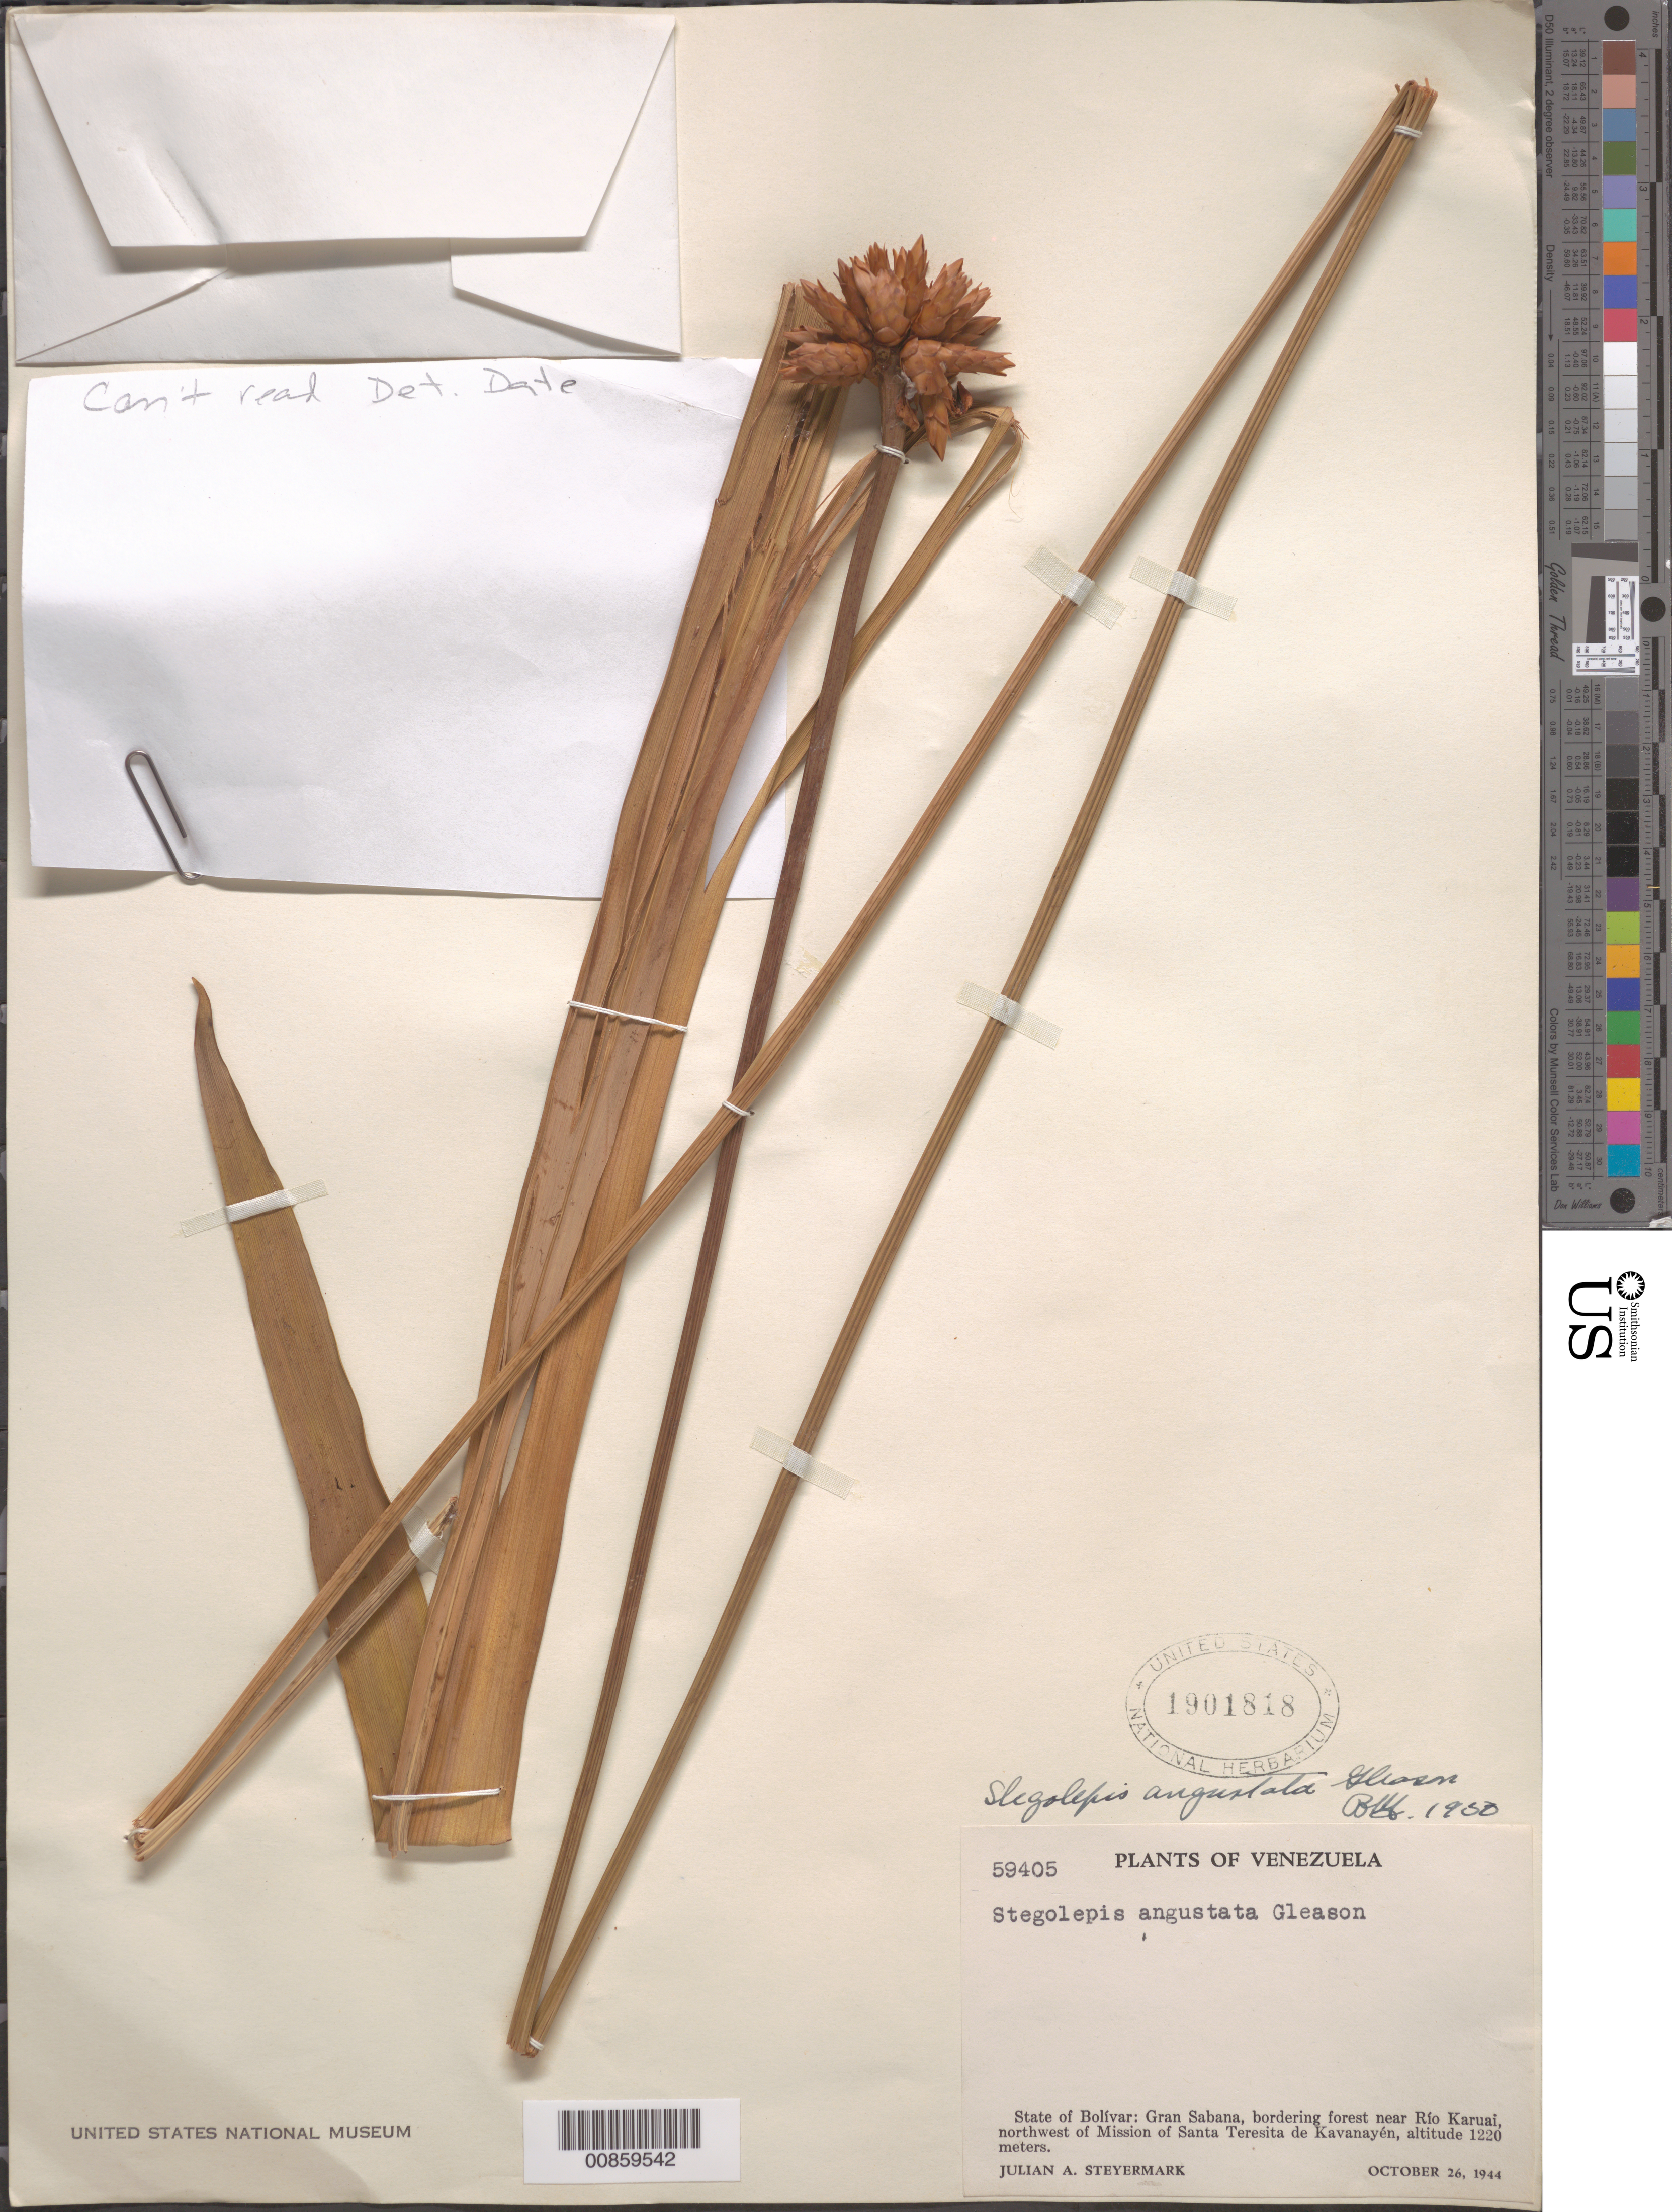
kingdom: Plantae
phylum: Tracheophyta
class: Liliopsida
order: Poales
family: Rapateaceae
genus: Stegolepis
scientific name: Stegolepis angustata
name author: Gleason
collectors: J. Steyermark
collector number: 59405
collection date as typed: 26-Oct-44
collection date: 1944-10-26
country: Venezuela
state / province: Bolívar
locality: Gran Sabana, near Río Karuai, NW of Mission of Santa Teresita de Kavanayén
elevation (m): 1220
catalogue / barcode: US 1901818